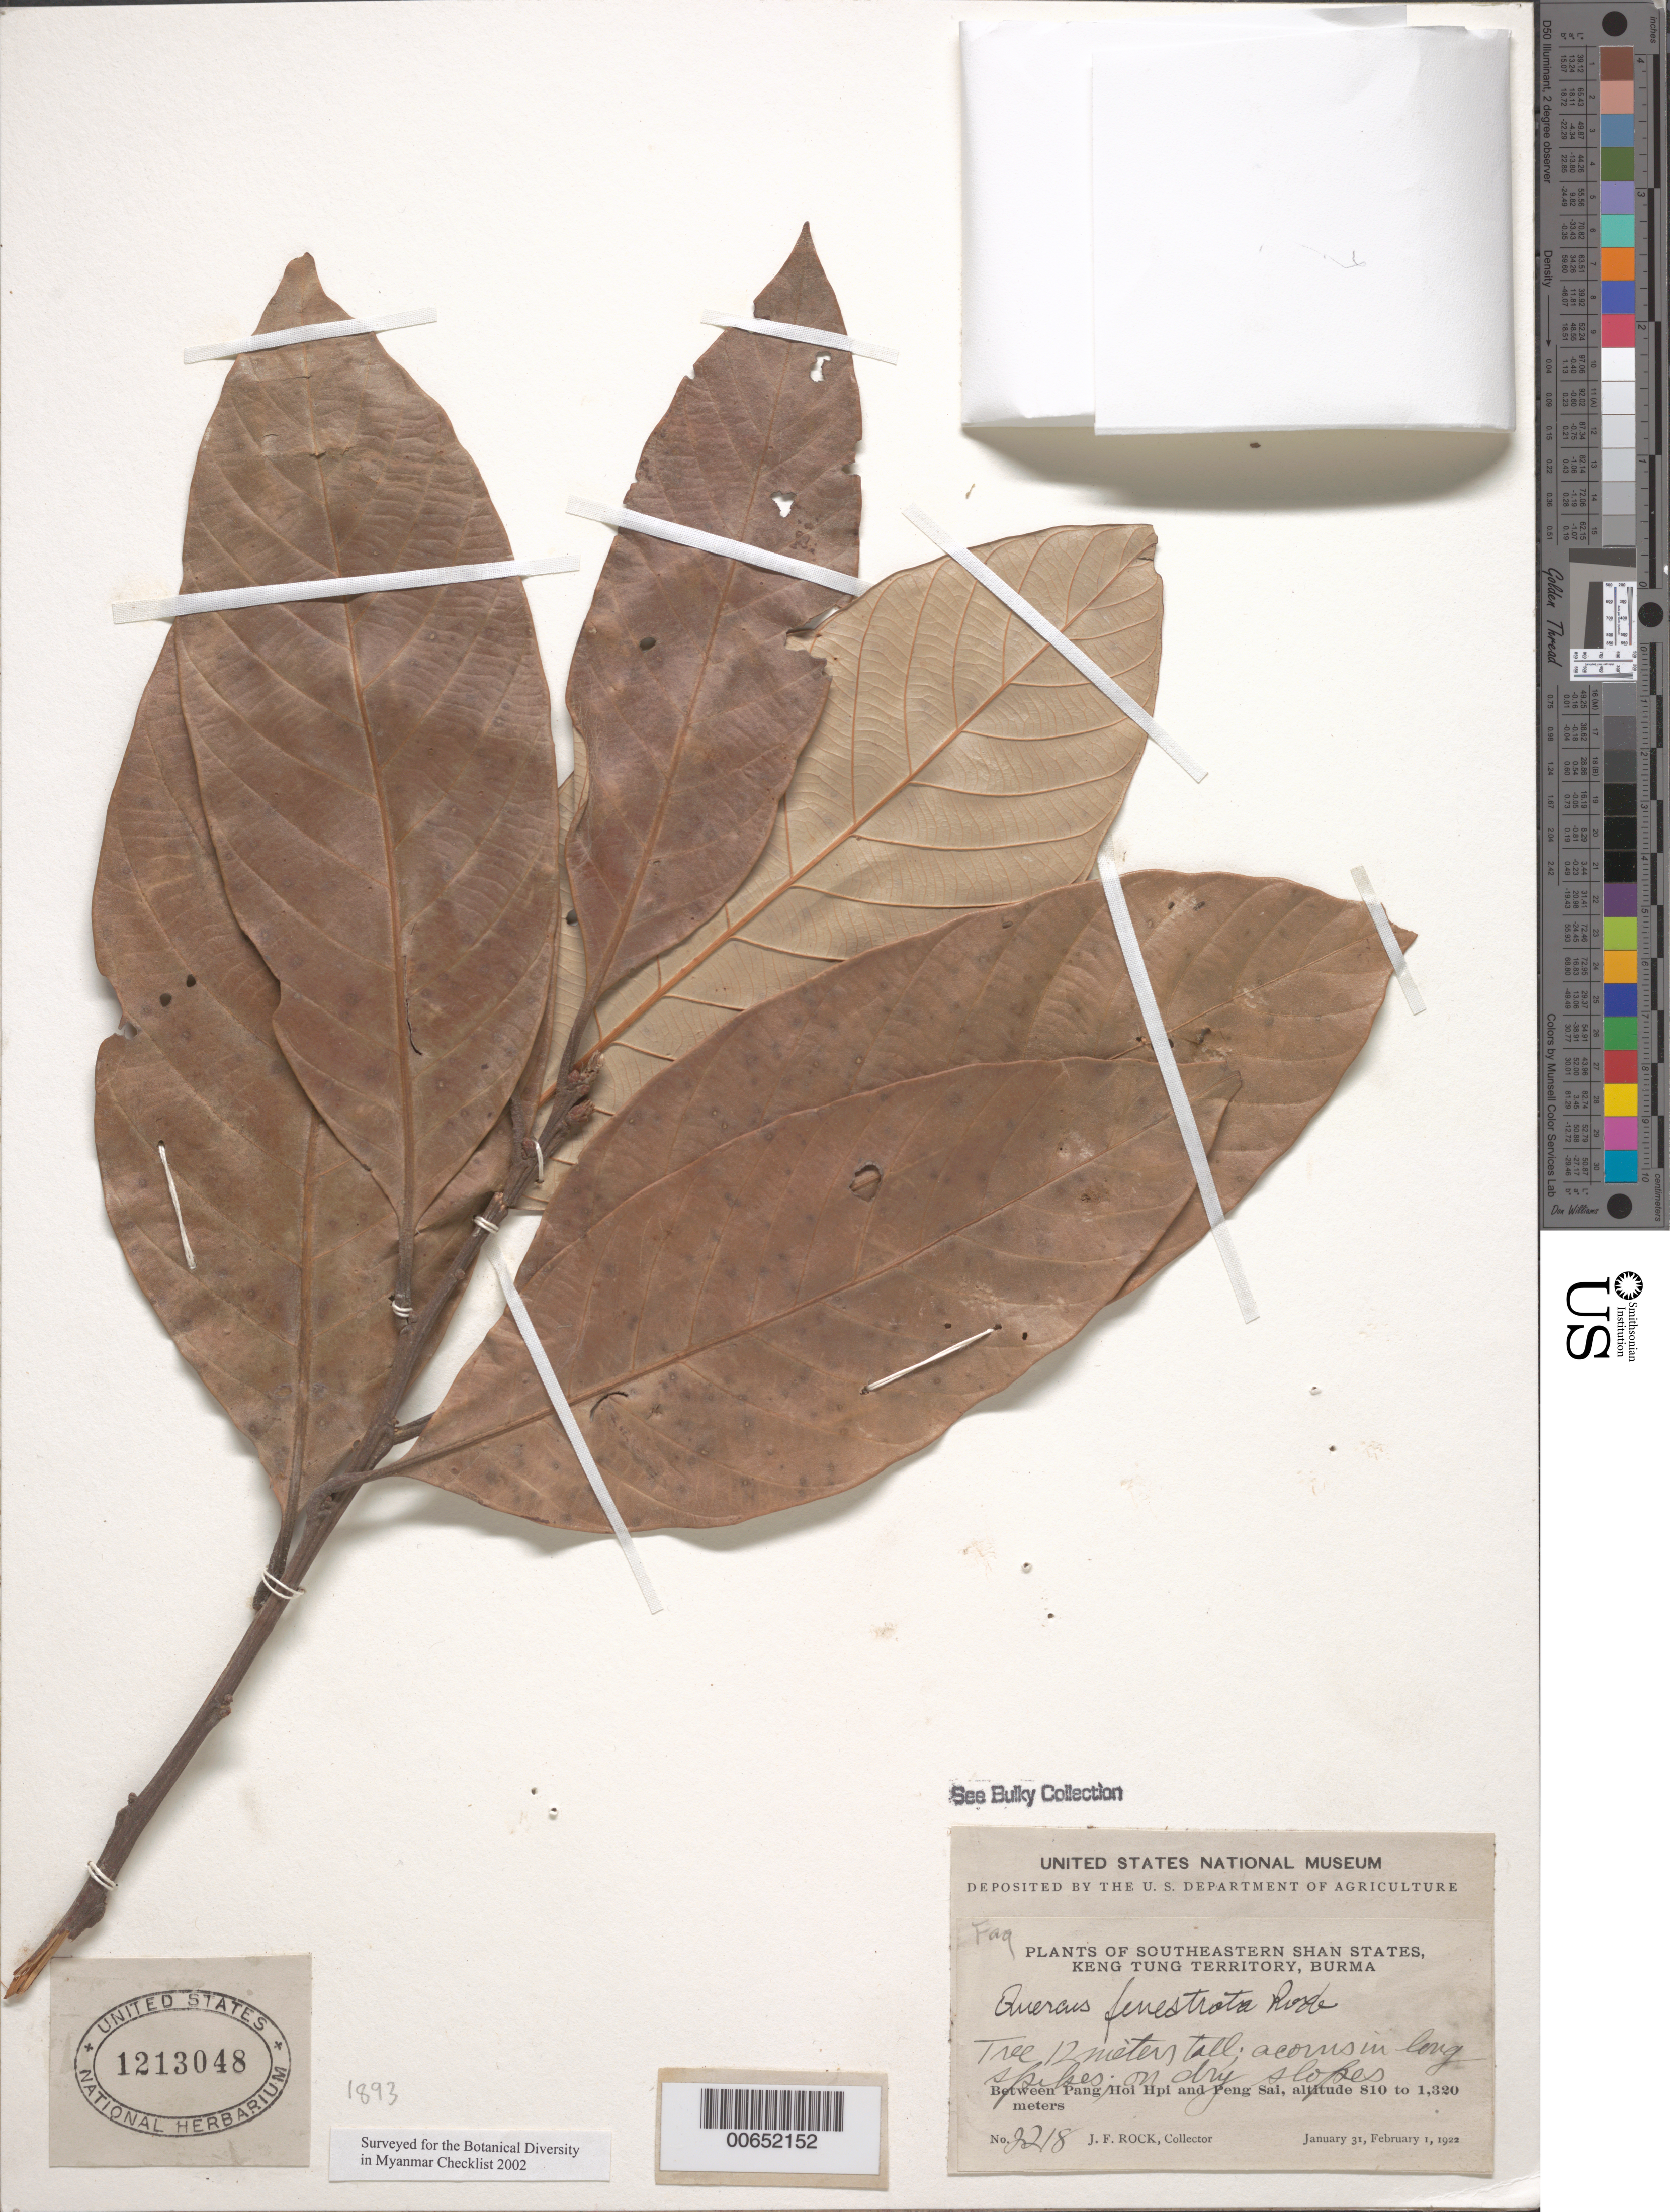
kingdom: Plantae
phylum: Tracheophyta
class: Magnoliopsida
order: Fagales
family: Fagaceae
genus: Quercus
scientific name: Quercus fenestrata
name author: Roxb.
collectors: J. F. Rock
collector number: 2218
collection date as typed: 31 Jan 1922 to 01 Feb 1922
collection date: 1922-01-31/1922-02-01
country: Myanmar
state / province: Shan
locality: Keng Tung Territory, between Pang Hoi Hpi and Peng Sai.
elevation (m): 810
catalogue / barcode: US 1213048